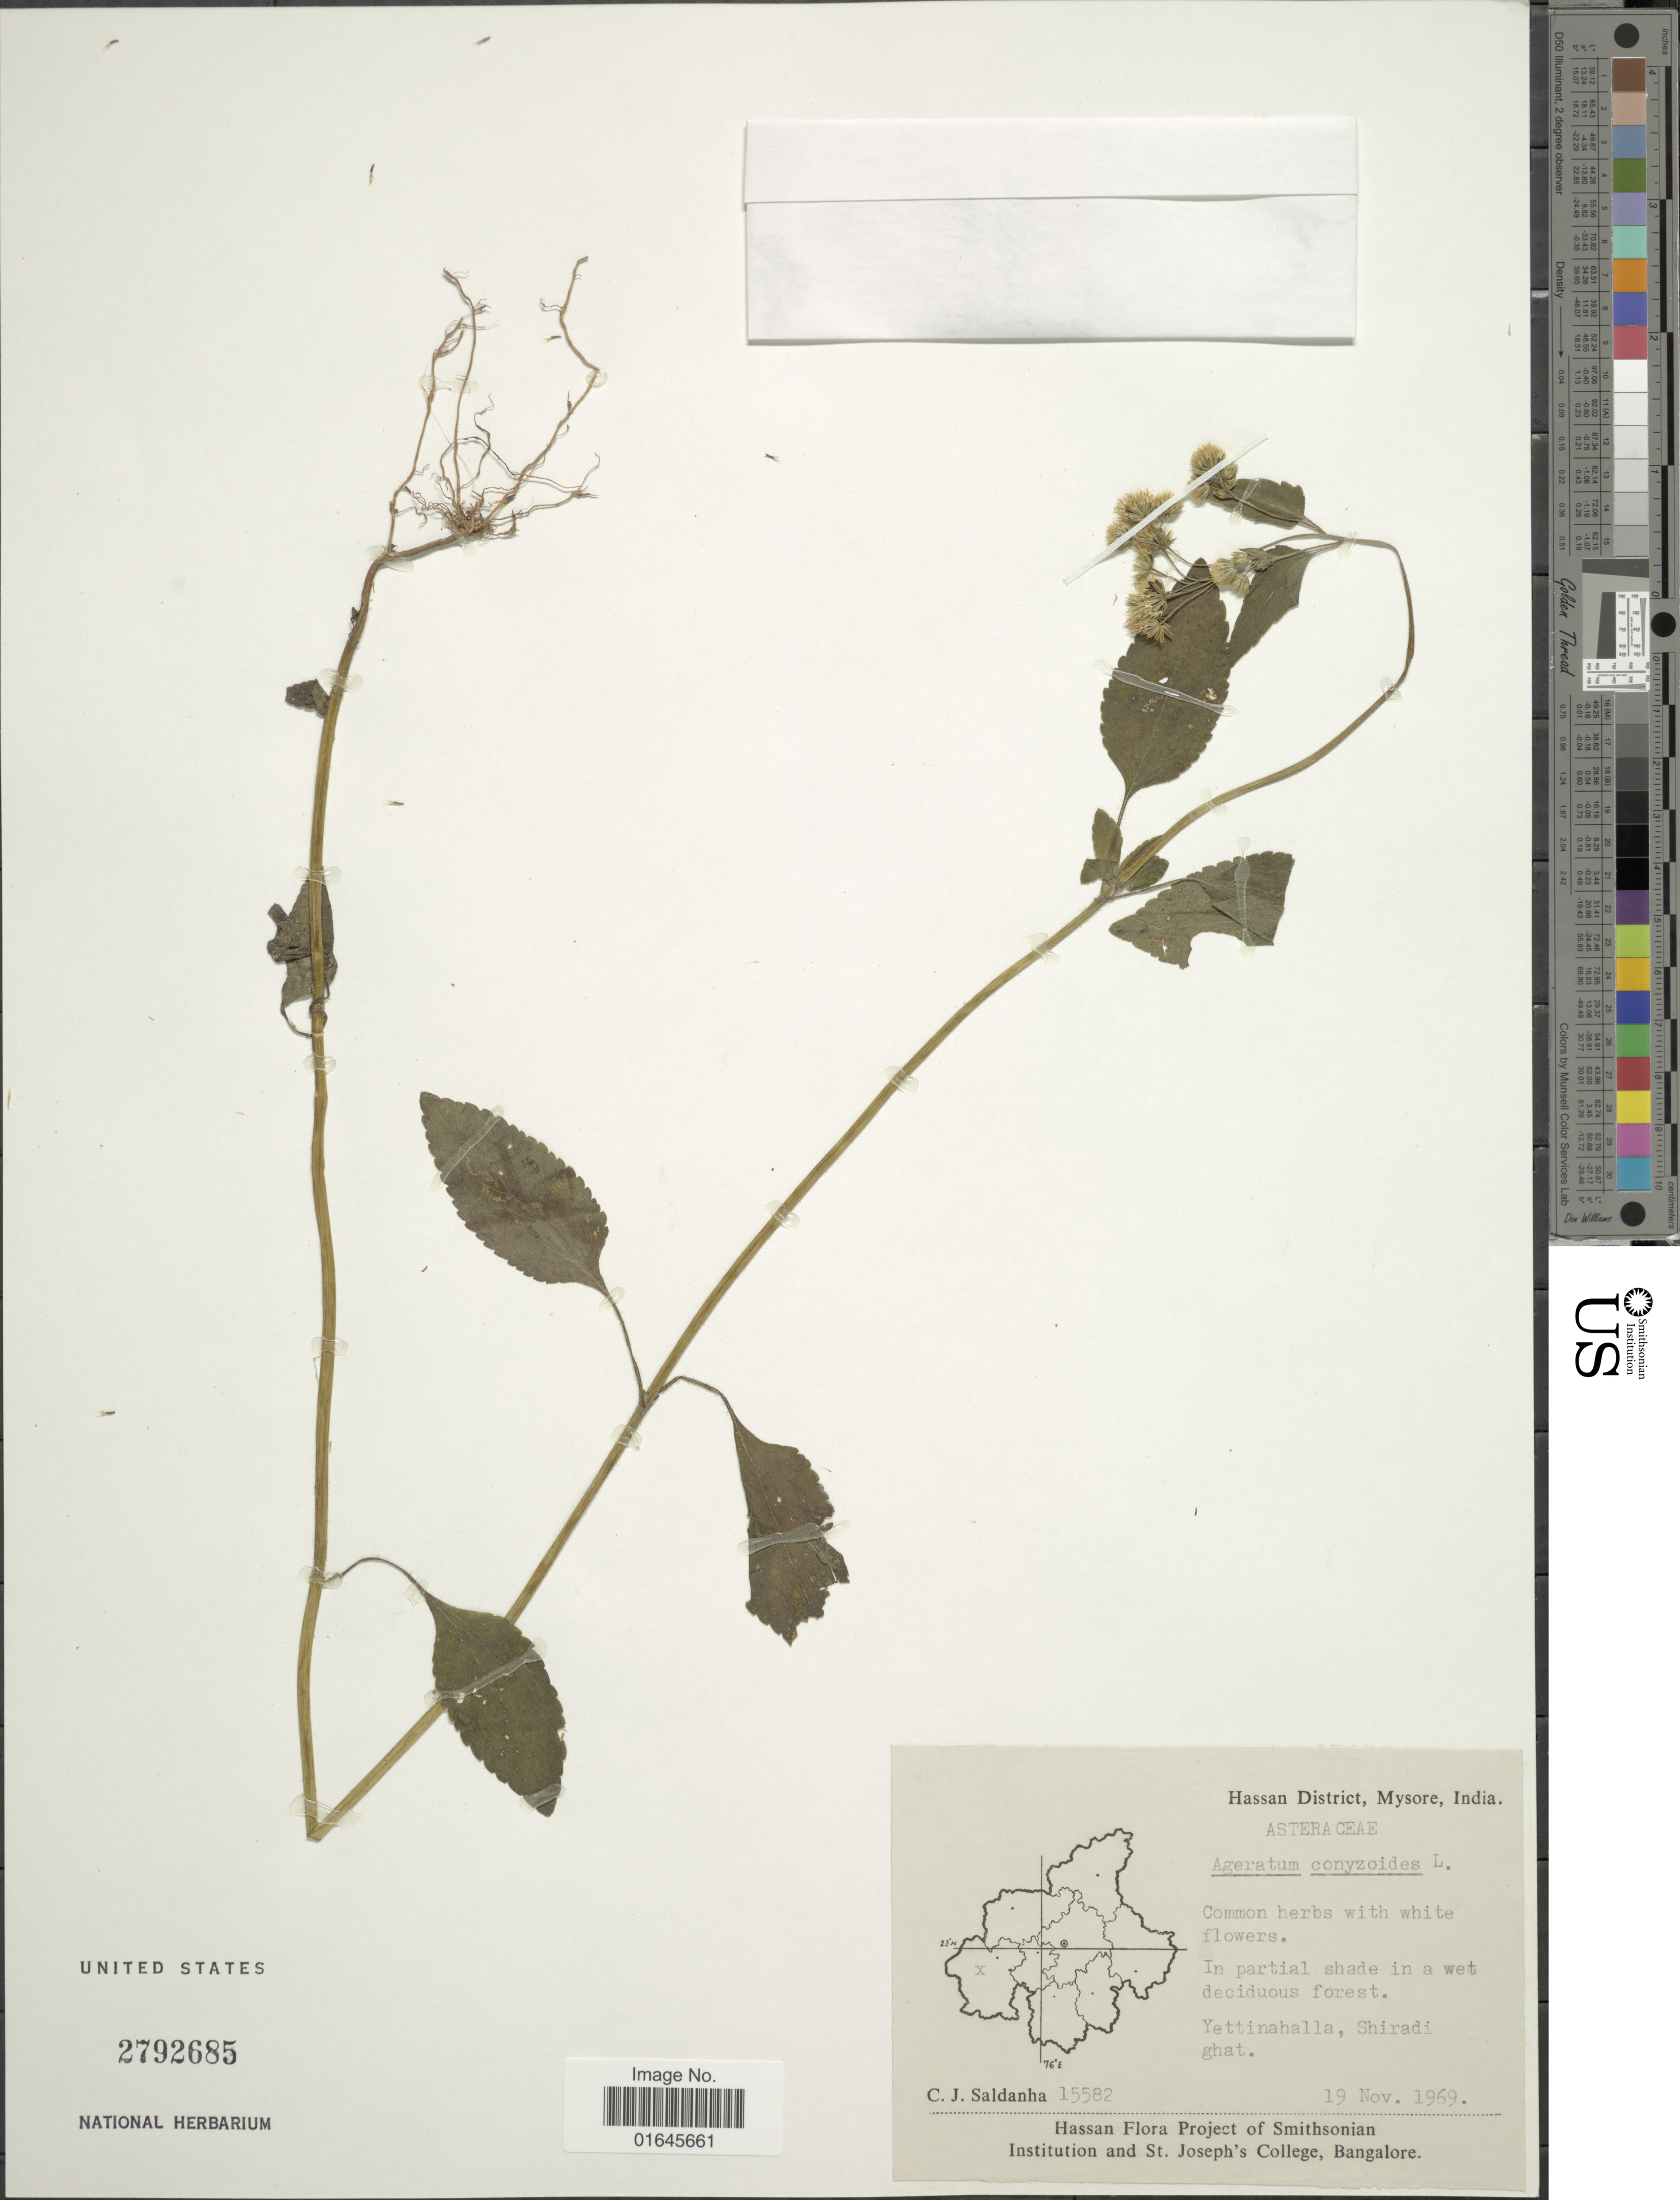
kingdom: Plantae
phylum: Tracheophyta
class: Magnoliopsida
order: Asterales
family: Asteraceae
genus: Ageratum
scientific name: Ageratum conyzoides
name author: L.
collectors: C. J. Saldanha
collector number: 15582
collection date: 1969-11-19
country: India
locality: Hassan District, Mysore, Yettinahalla, Shiradi ghat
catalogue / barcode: US 2792685